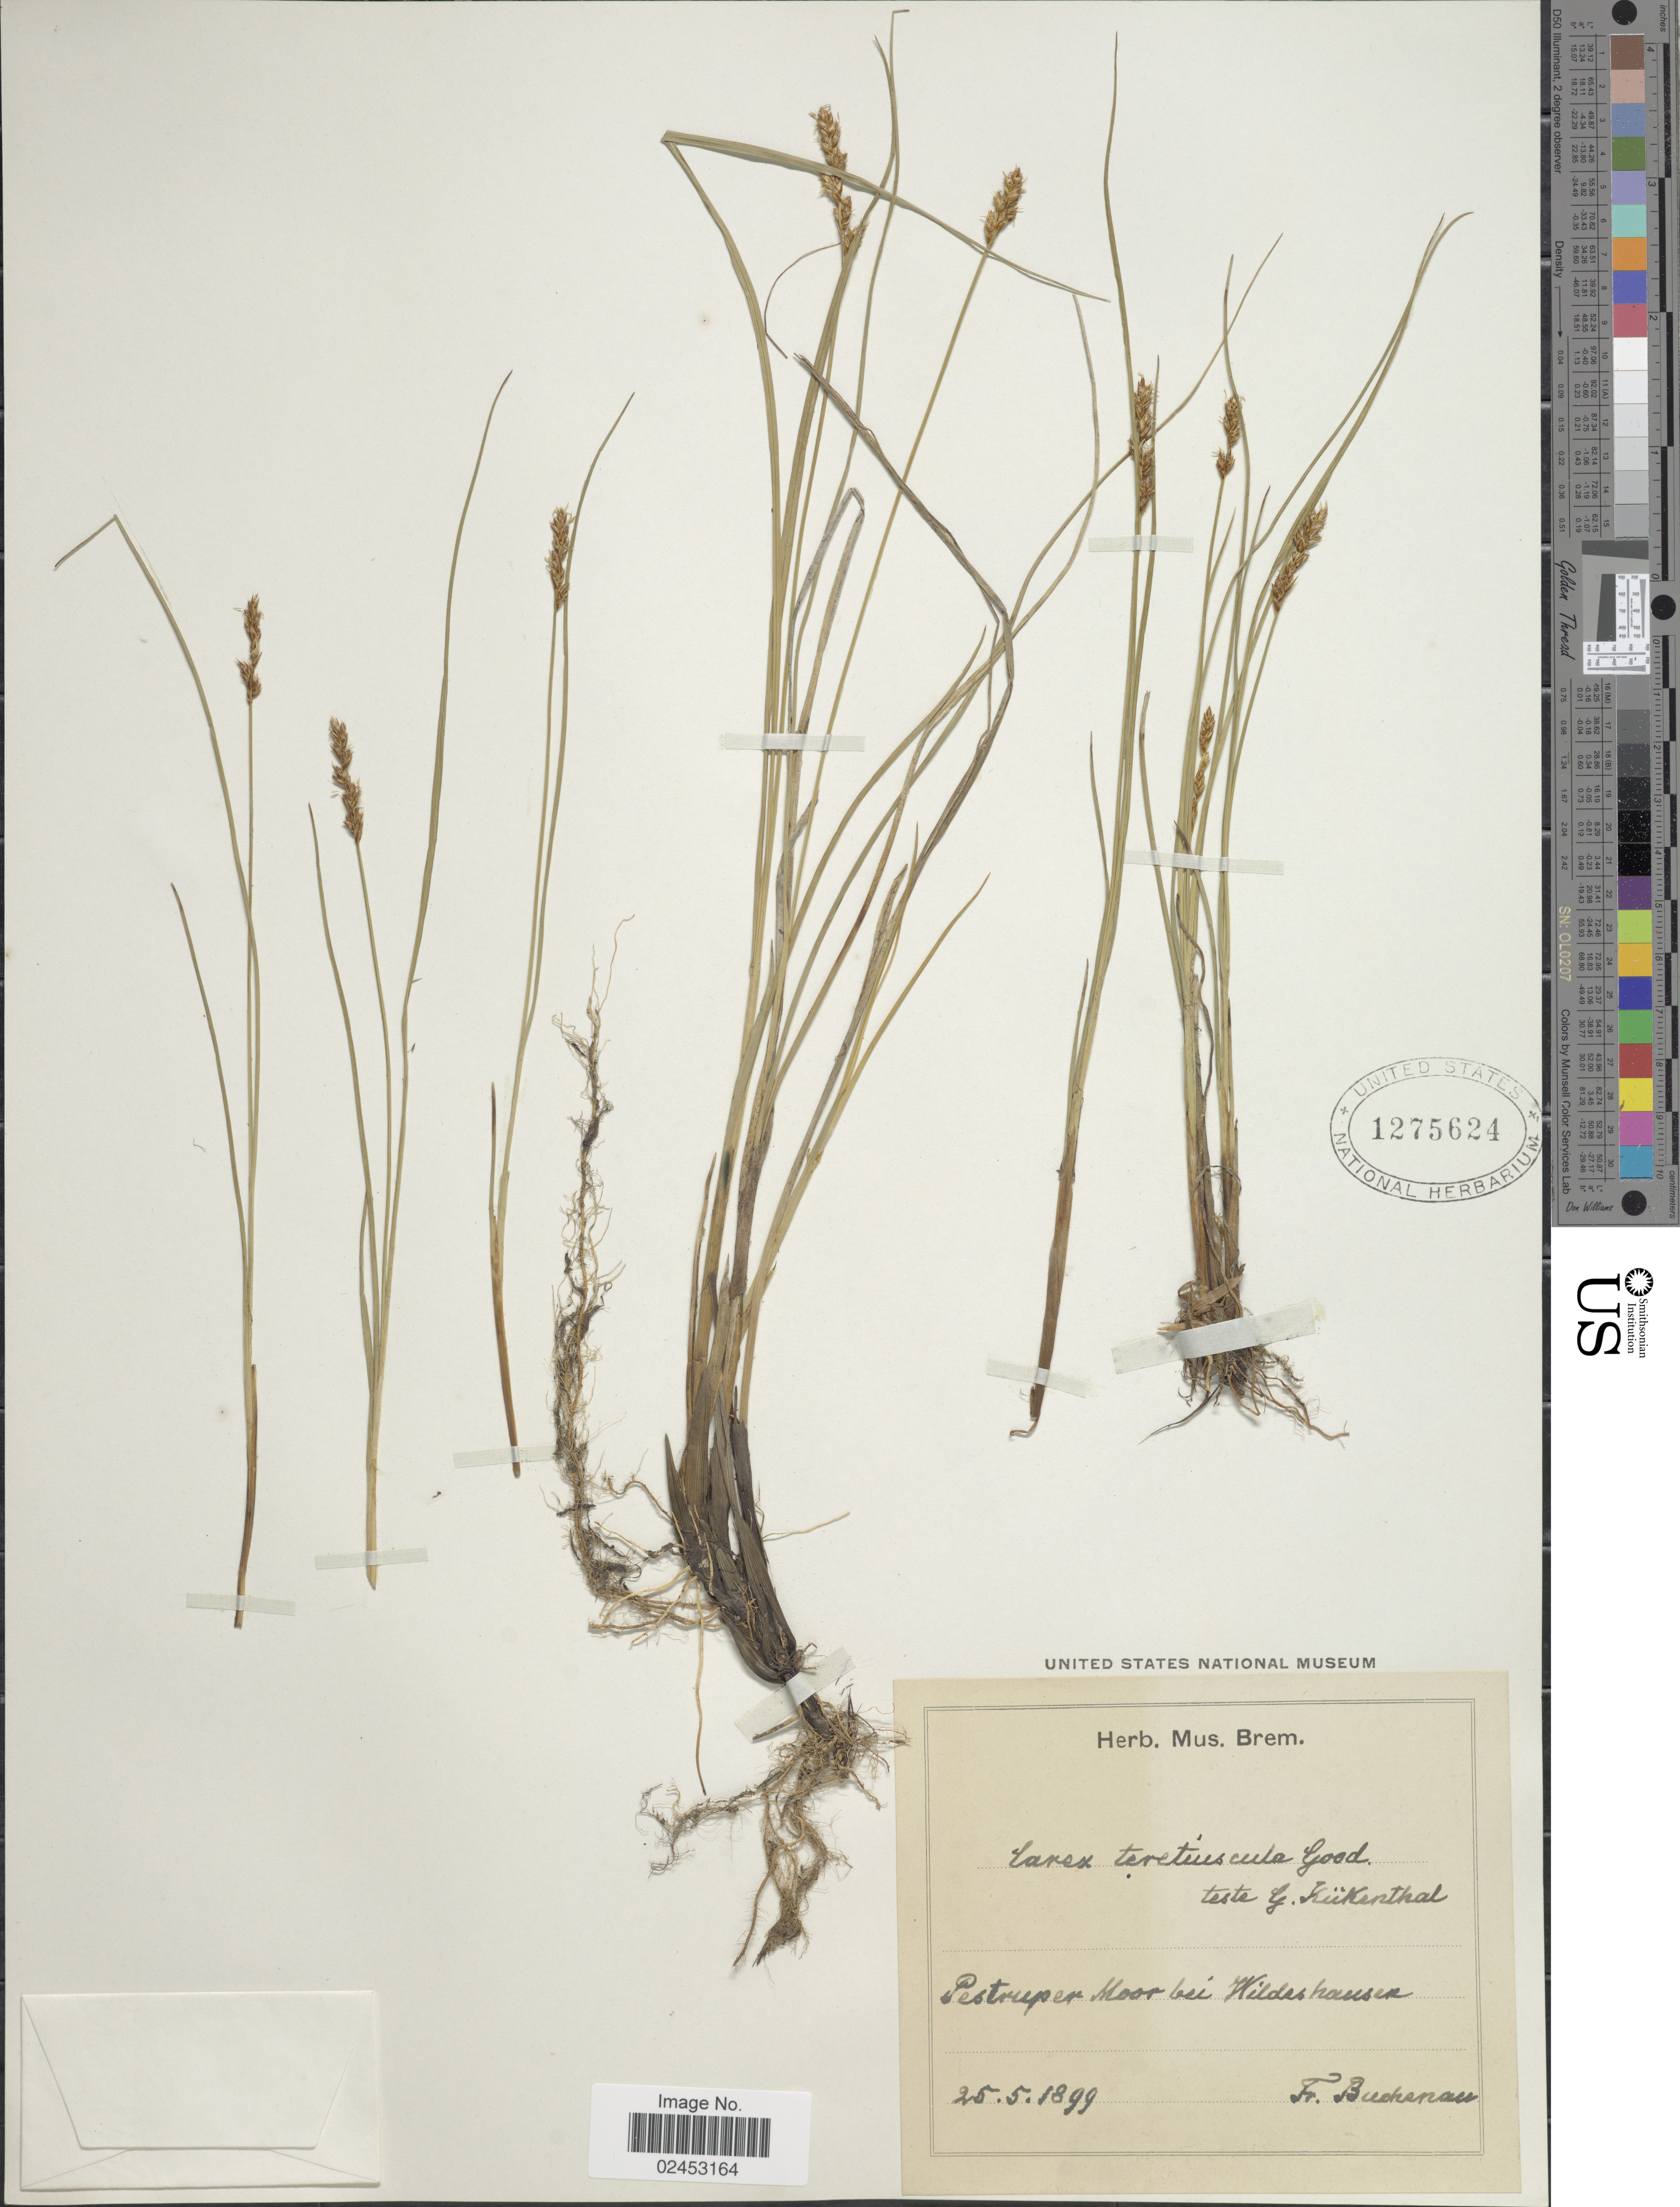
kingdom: Plantae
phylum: Tracheophyta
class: Liliopsida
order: Poales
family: Cyperaceae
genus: Carex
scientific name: Carex diandra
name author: Schrank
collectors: F. Buckenau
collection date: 1899-05-25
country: Germany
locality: Pestruper Moor bei Wildeshauser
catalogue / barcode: US 1275624